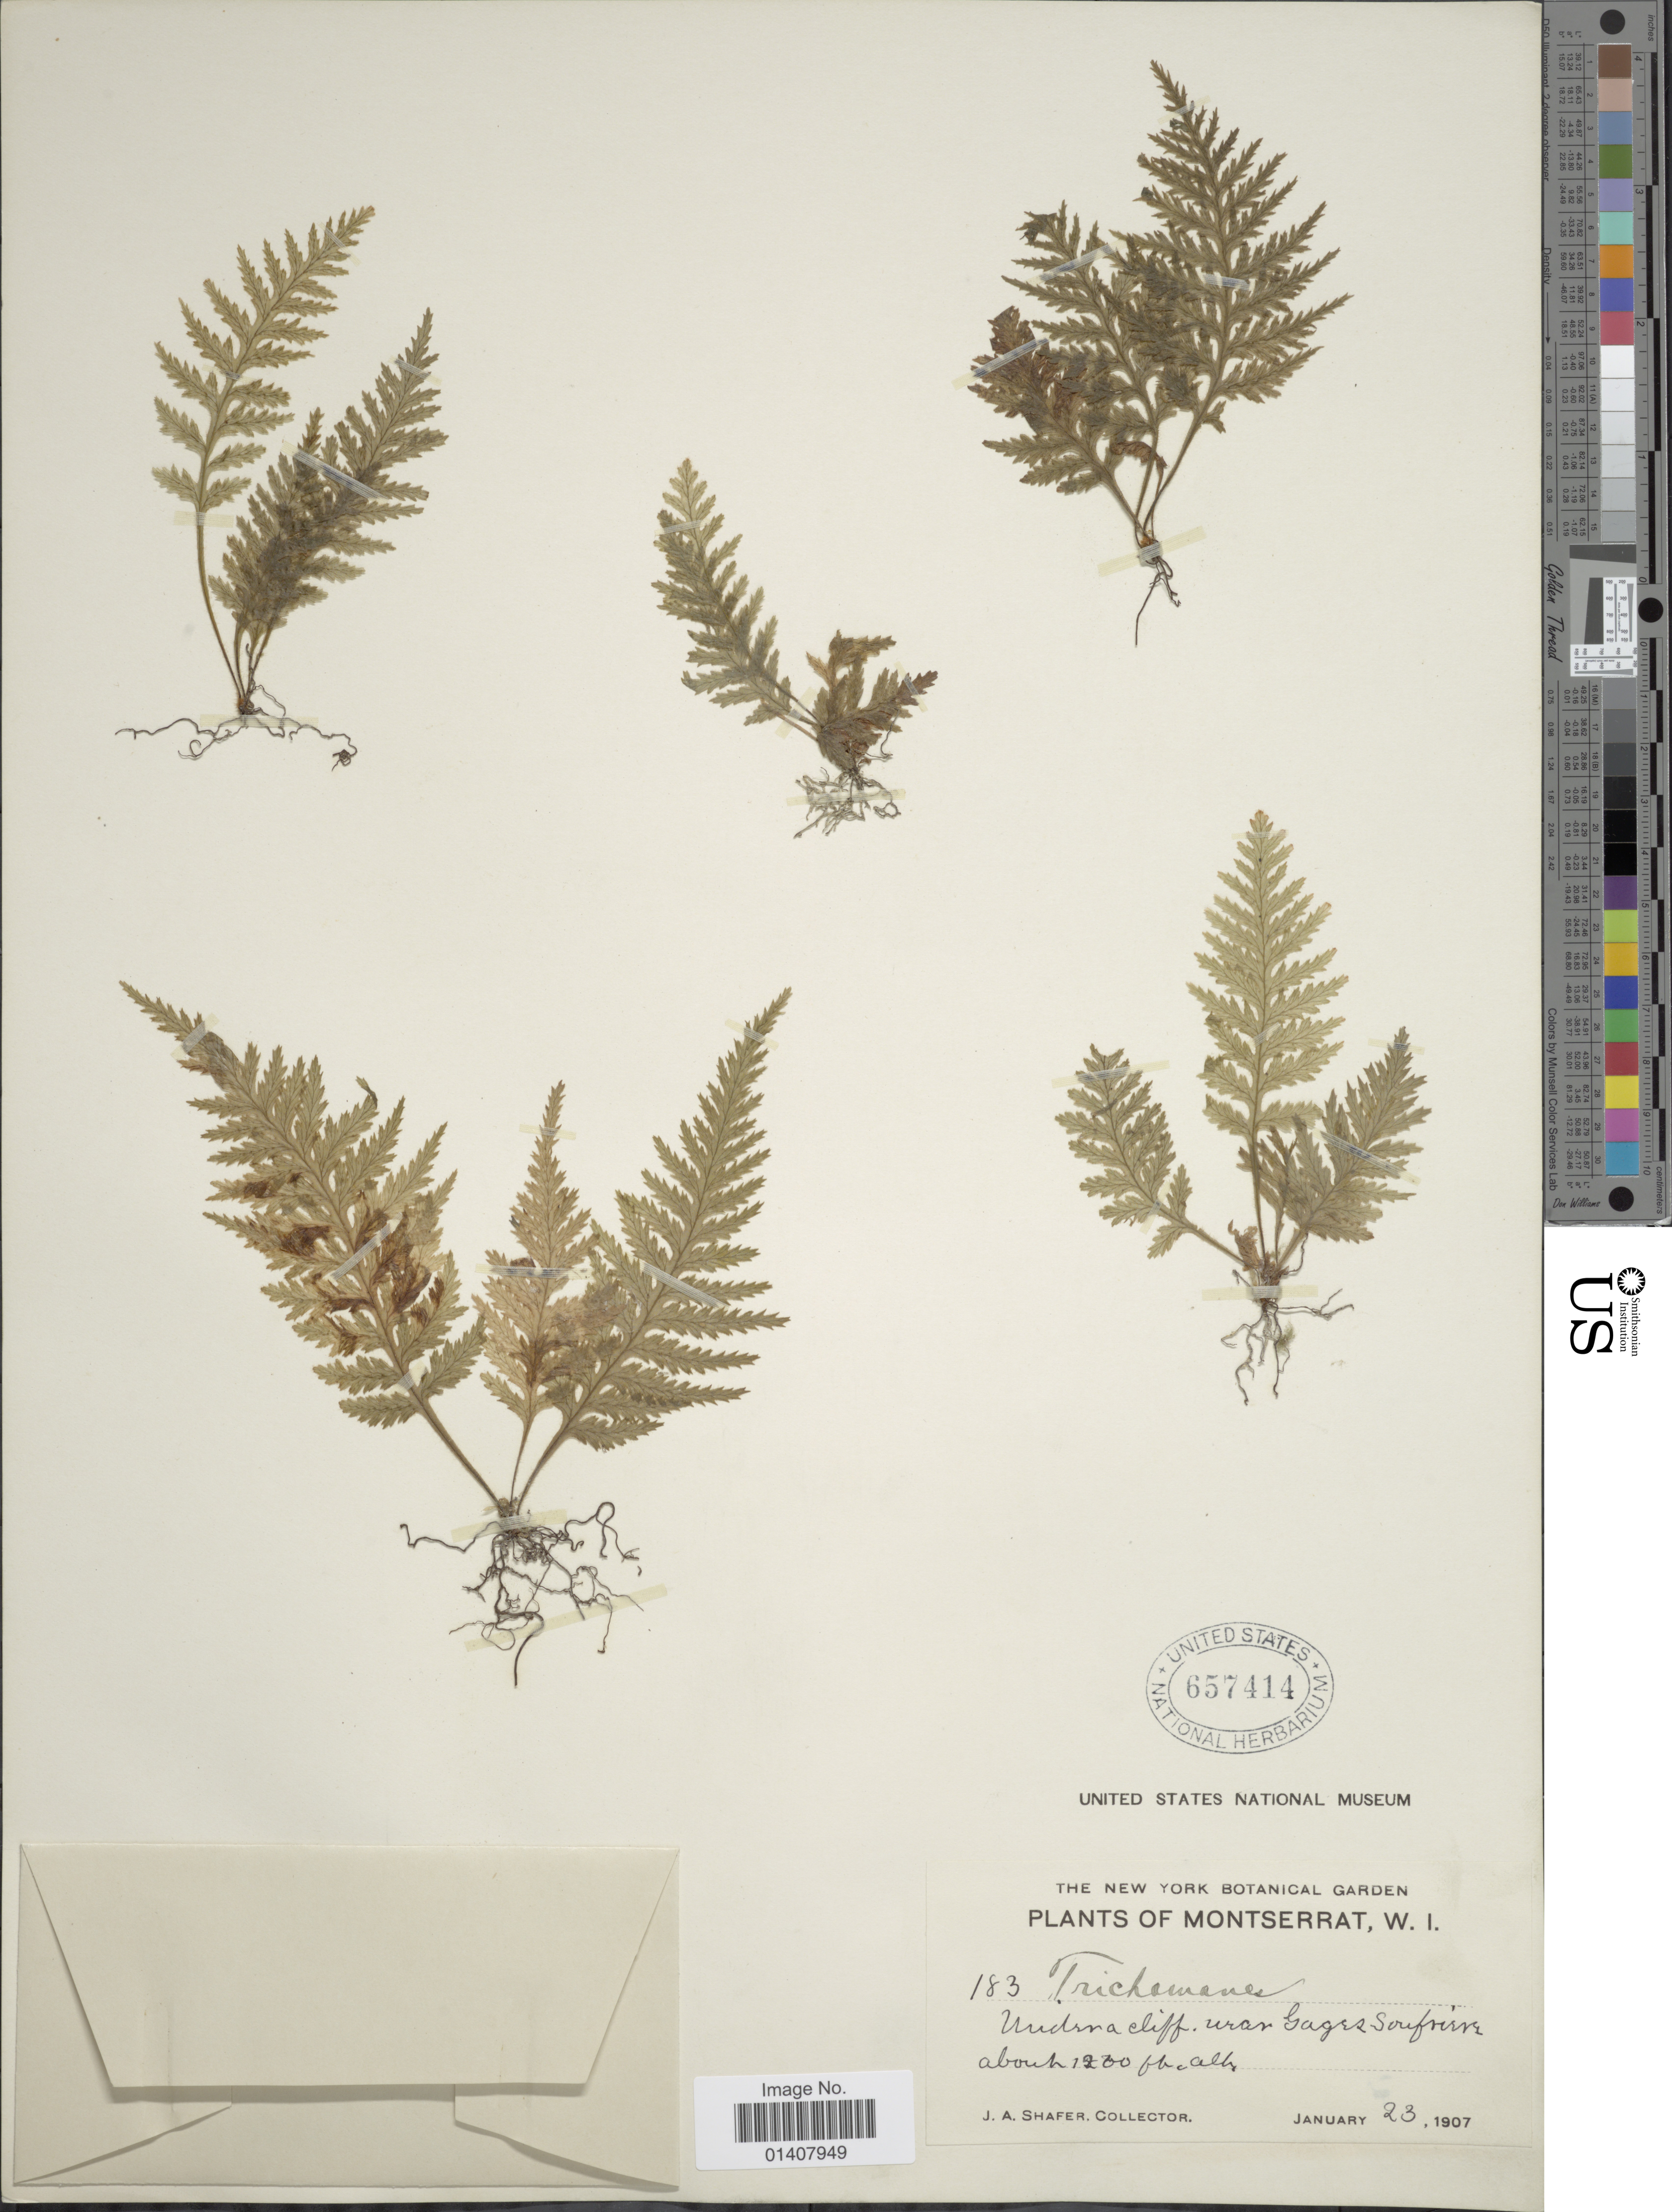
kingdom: Plantae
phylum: Tracheophyta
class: Polypodiopsida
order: Hymenophyllales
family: Hymenophyllaceae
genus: Trichomanes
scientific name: Trichomanes alatum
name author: Sw.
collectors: J. A. Shafer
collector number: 183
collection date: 1907-01-23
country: Montserrat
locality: Imdra cliff, near Gages Soufriere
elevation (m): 375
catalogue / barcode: US 657414